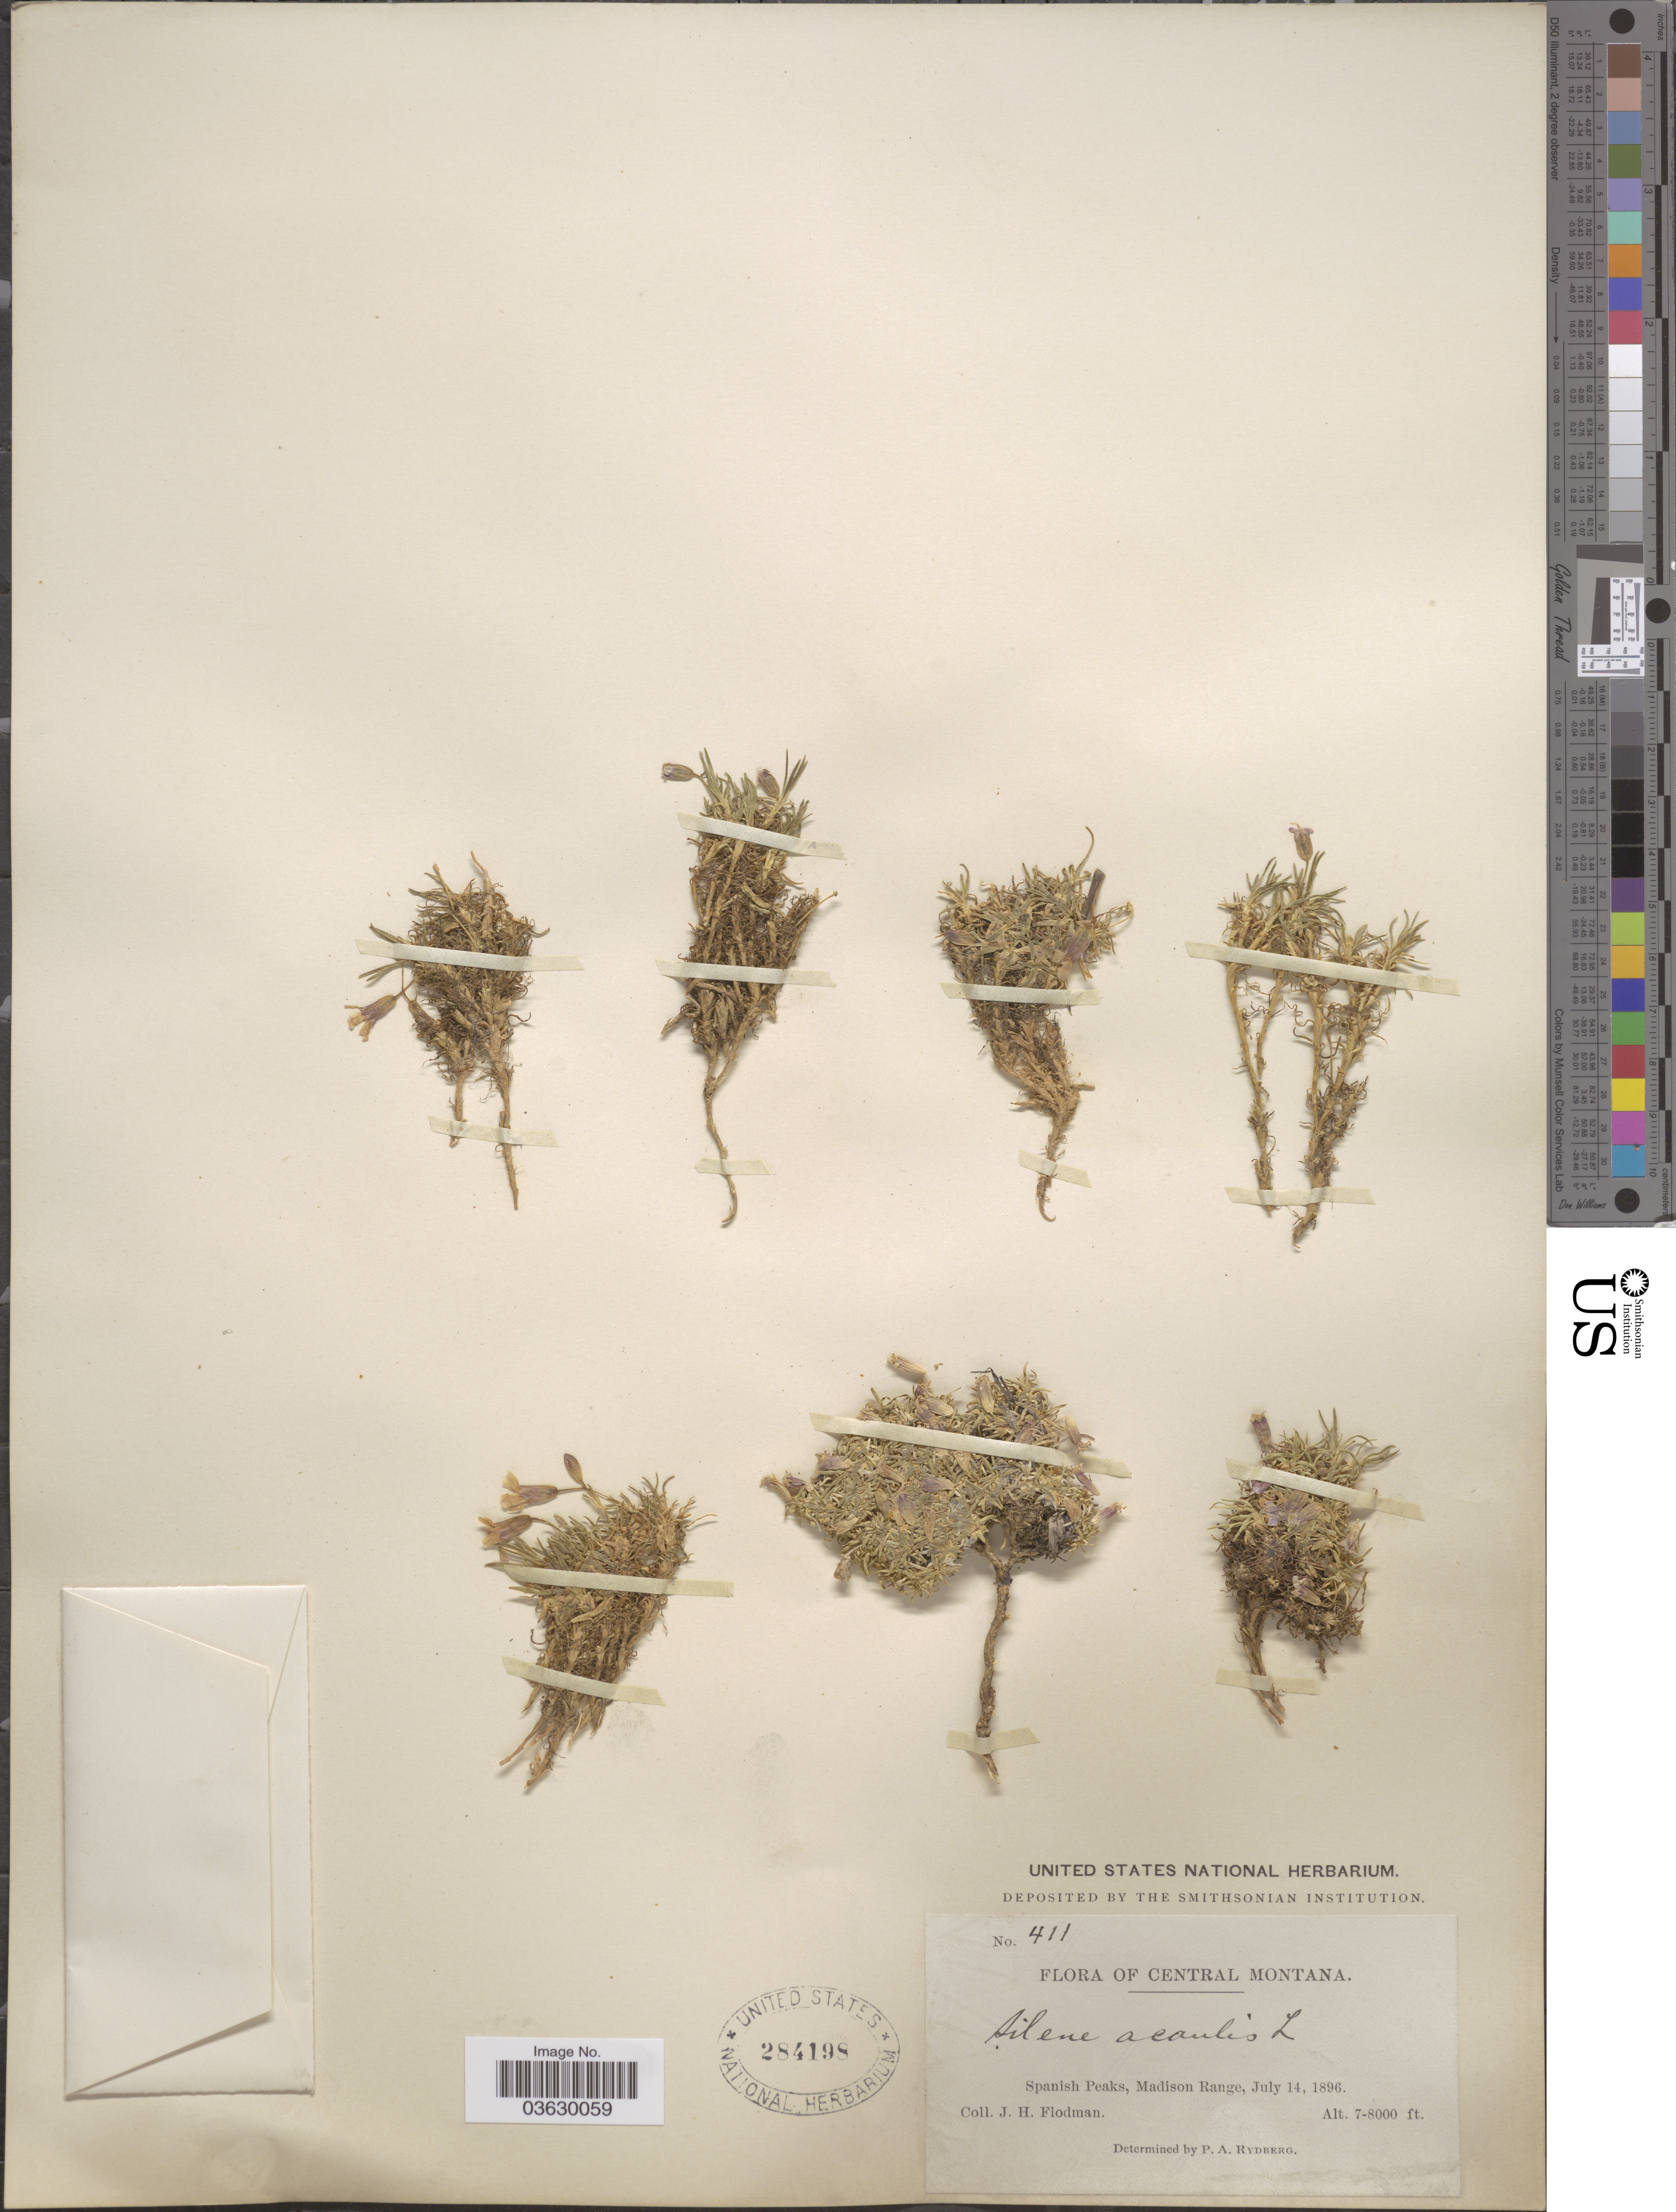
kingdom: Plantae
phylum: Tracheophyta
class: Magnoliopsida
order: Caryophyllales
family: Caryophyllaceae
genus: Silene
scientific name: Silene acaulis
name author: (L.) Jacq.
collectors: J. Flodman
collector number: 411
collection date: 1896-07-14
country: United States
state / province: Montana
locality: Central Montana. Spanish Peaks, Madison Range.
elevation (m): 2134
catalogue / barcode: US 284198